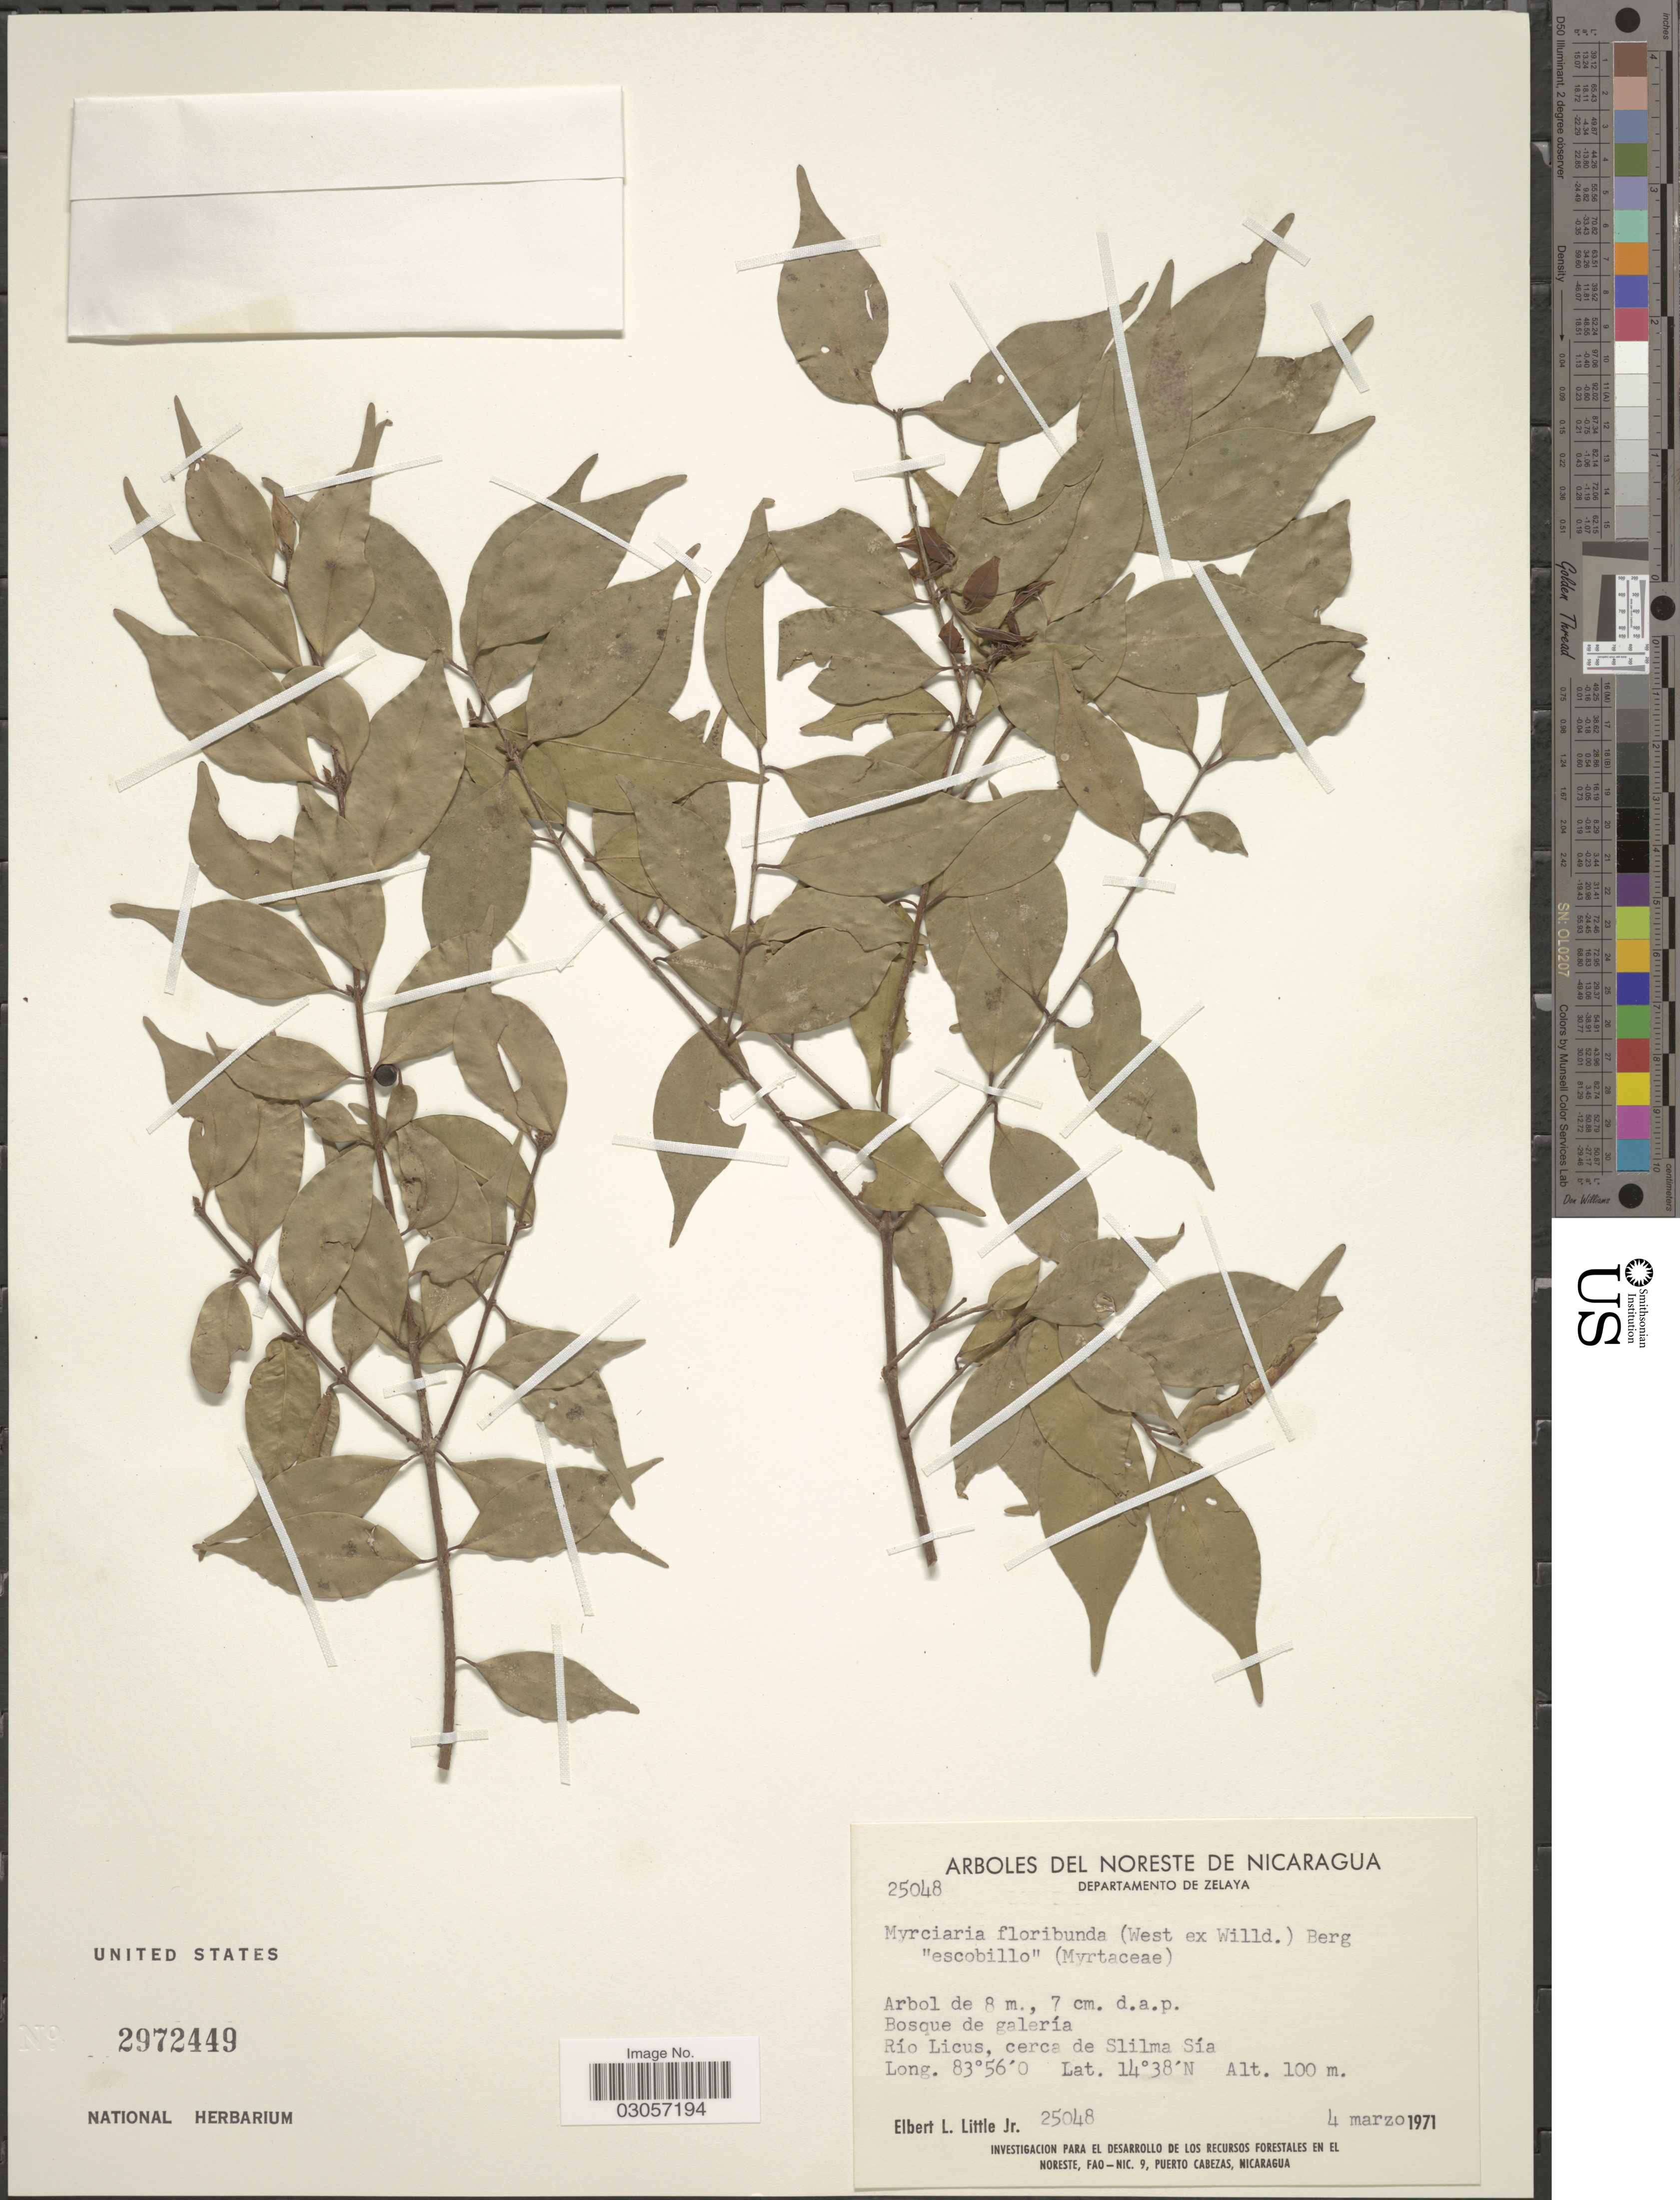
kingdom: Plantae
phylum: Tracheophyta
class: Magnoliopsida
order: Myrtales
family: Myrtaceae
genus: Myrciaria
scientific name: Myrciaria floribunda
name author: (H. West ex Willd.) O. Berg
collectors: E. L. Little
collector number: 25048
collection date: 1971-03-04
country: Nicaragua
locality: Departamento De Zelaya, Río Licus, cerca de Slilma Sía.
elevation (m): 100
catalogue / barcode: US 2972449